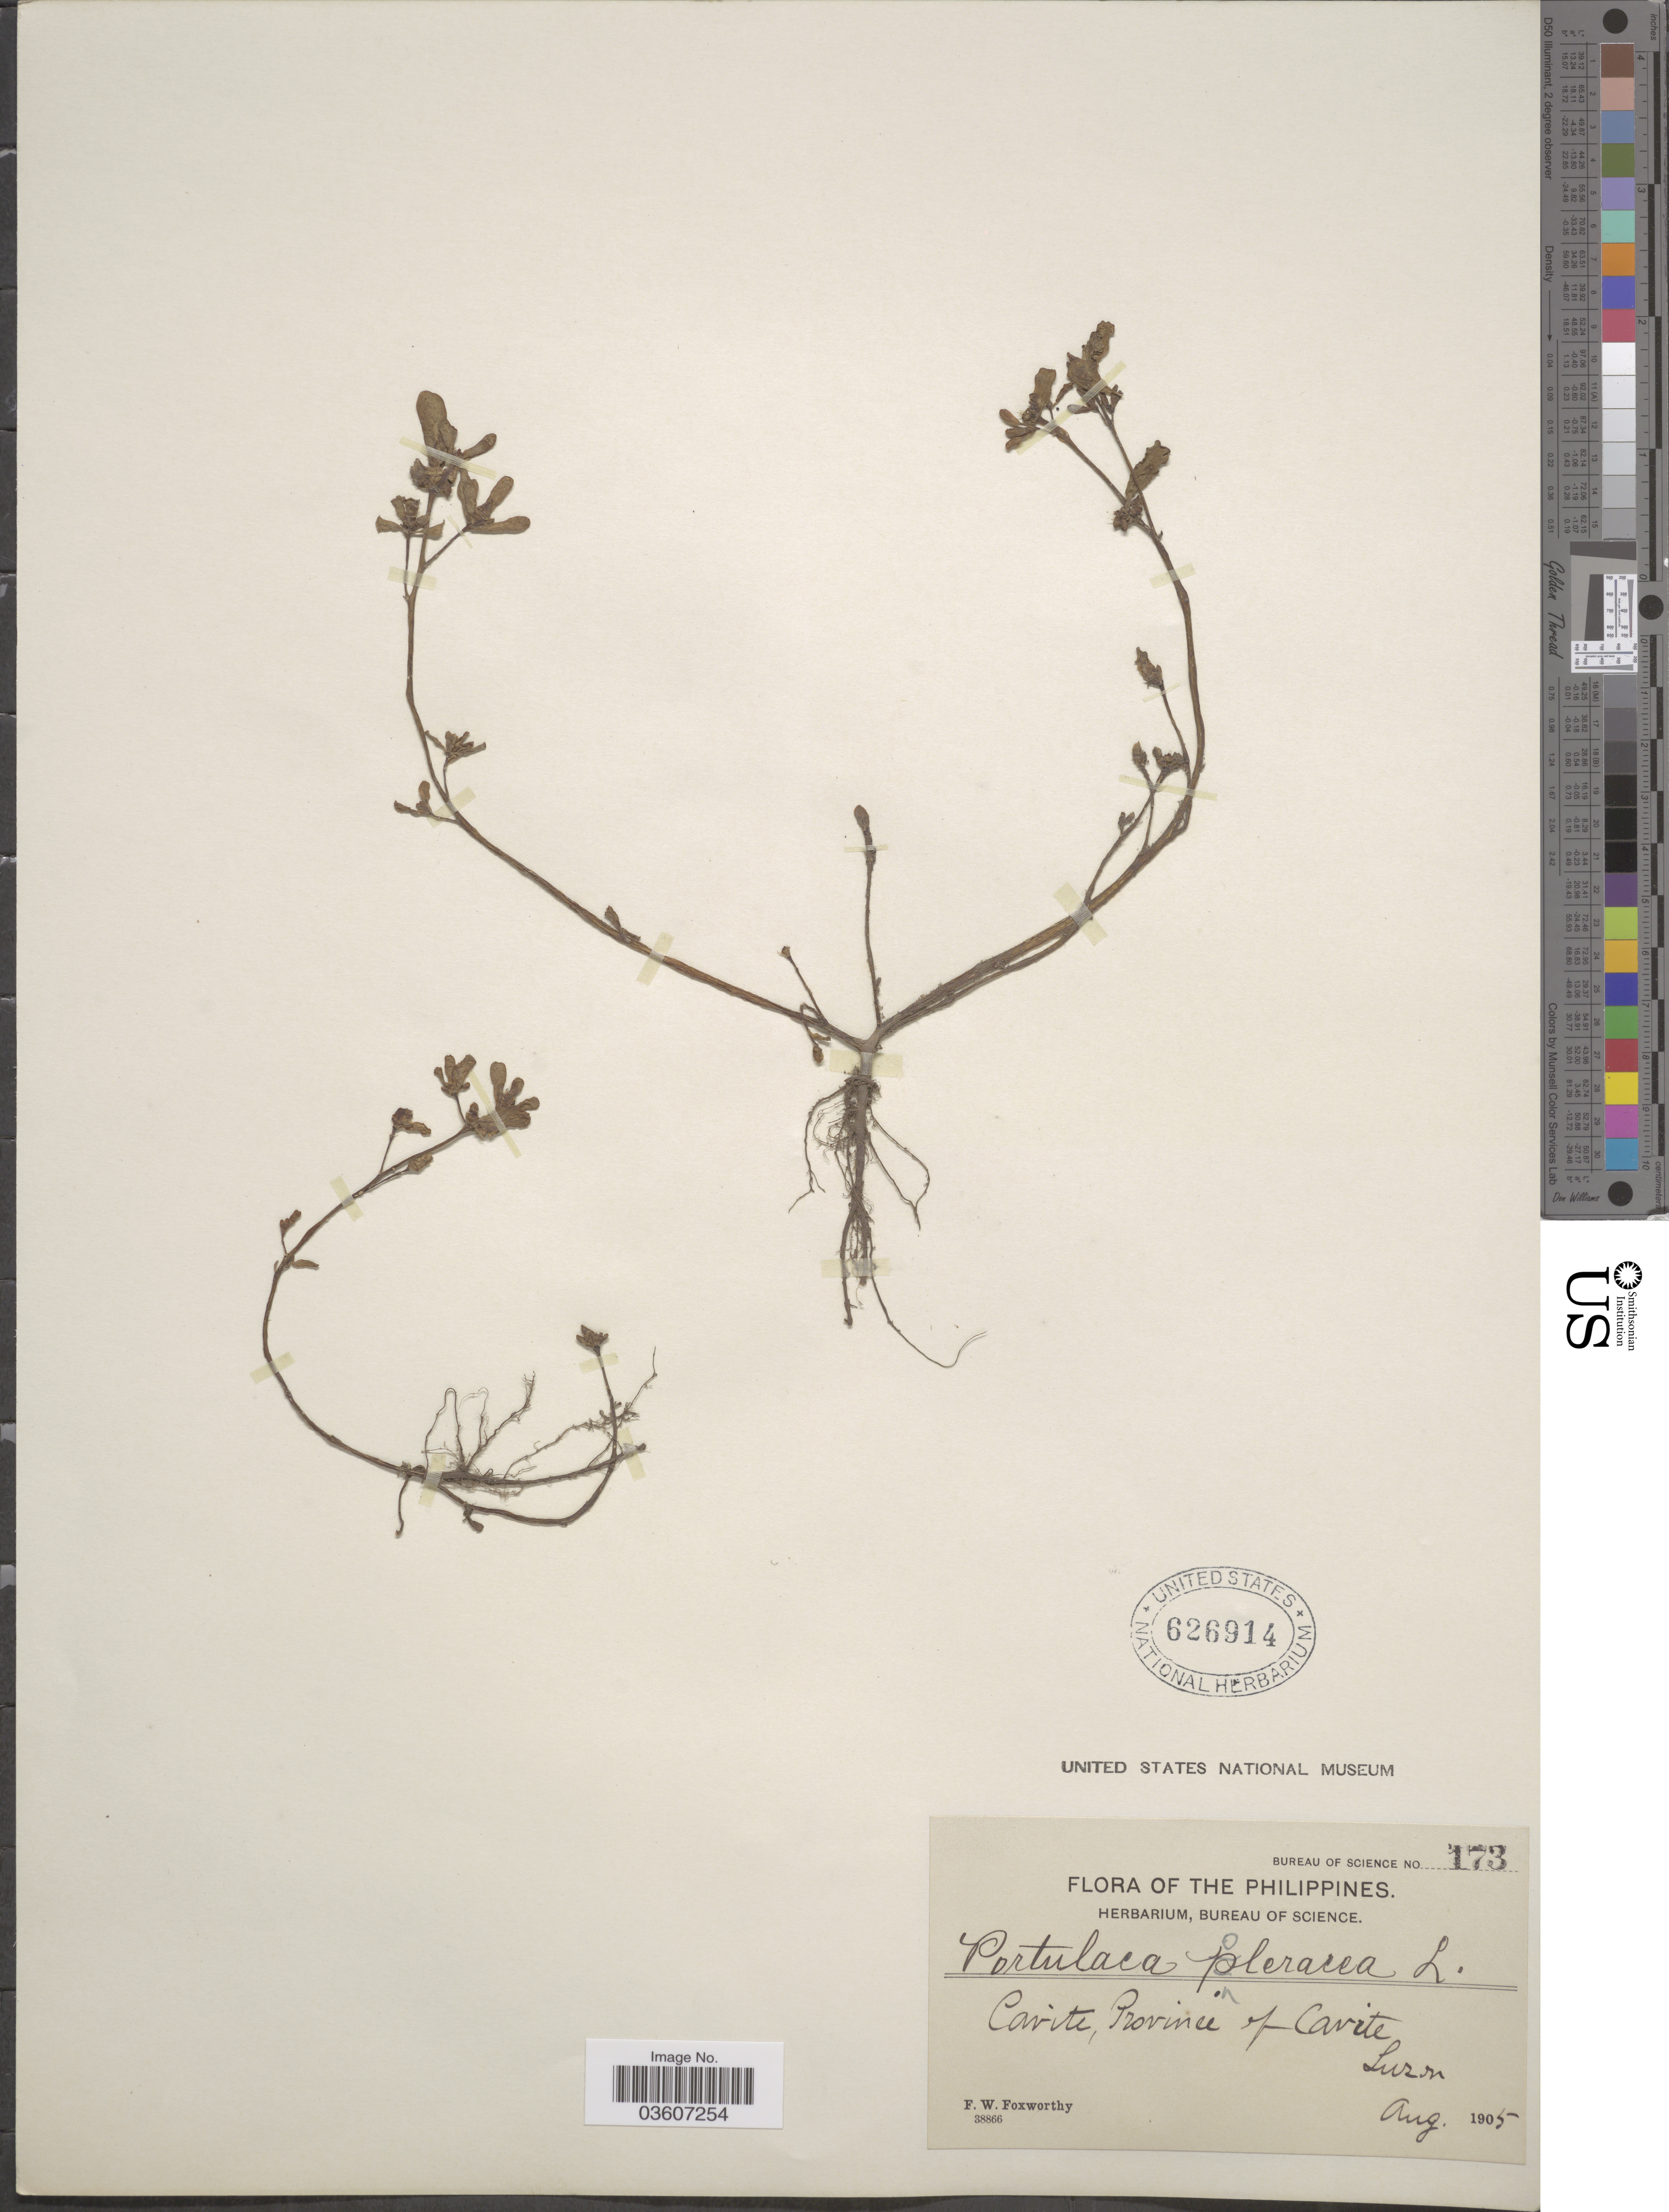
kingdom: Plantae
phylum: Tracheophyta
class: Magnoliopsida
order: Caryophyllales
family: Portulacaceae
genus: Portulaca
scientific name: Portulaca oleracea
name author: L.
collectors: F. W. Foxworthy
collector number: Bureau of Science 173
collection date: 1905-08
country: Philippines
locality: Cavite, Province of Cavite, Luzon.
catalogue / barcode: US 626914